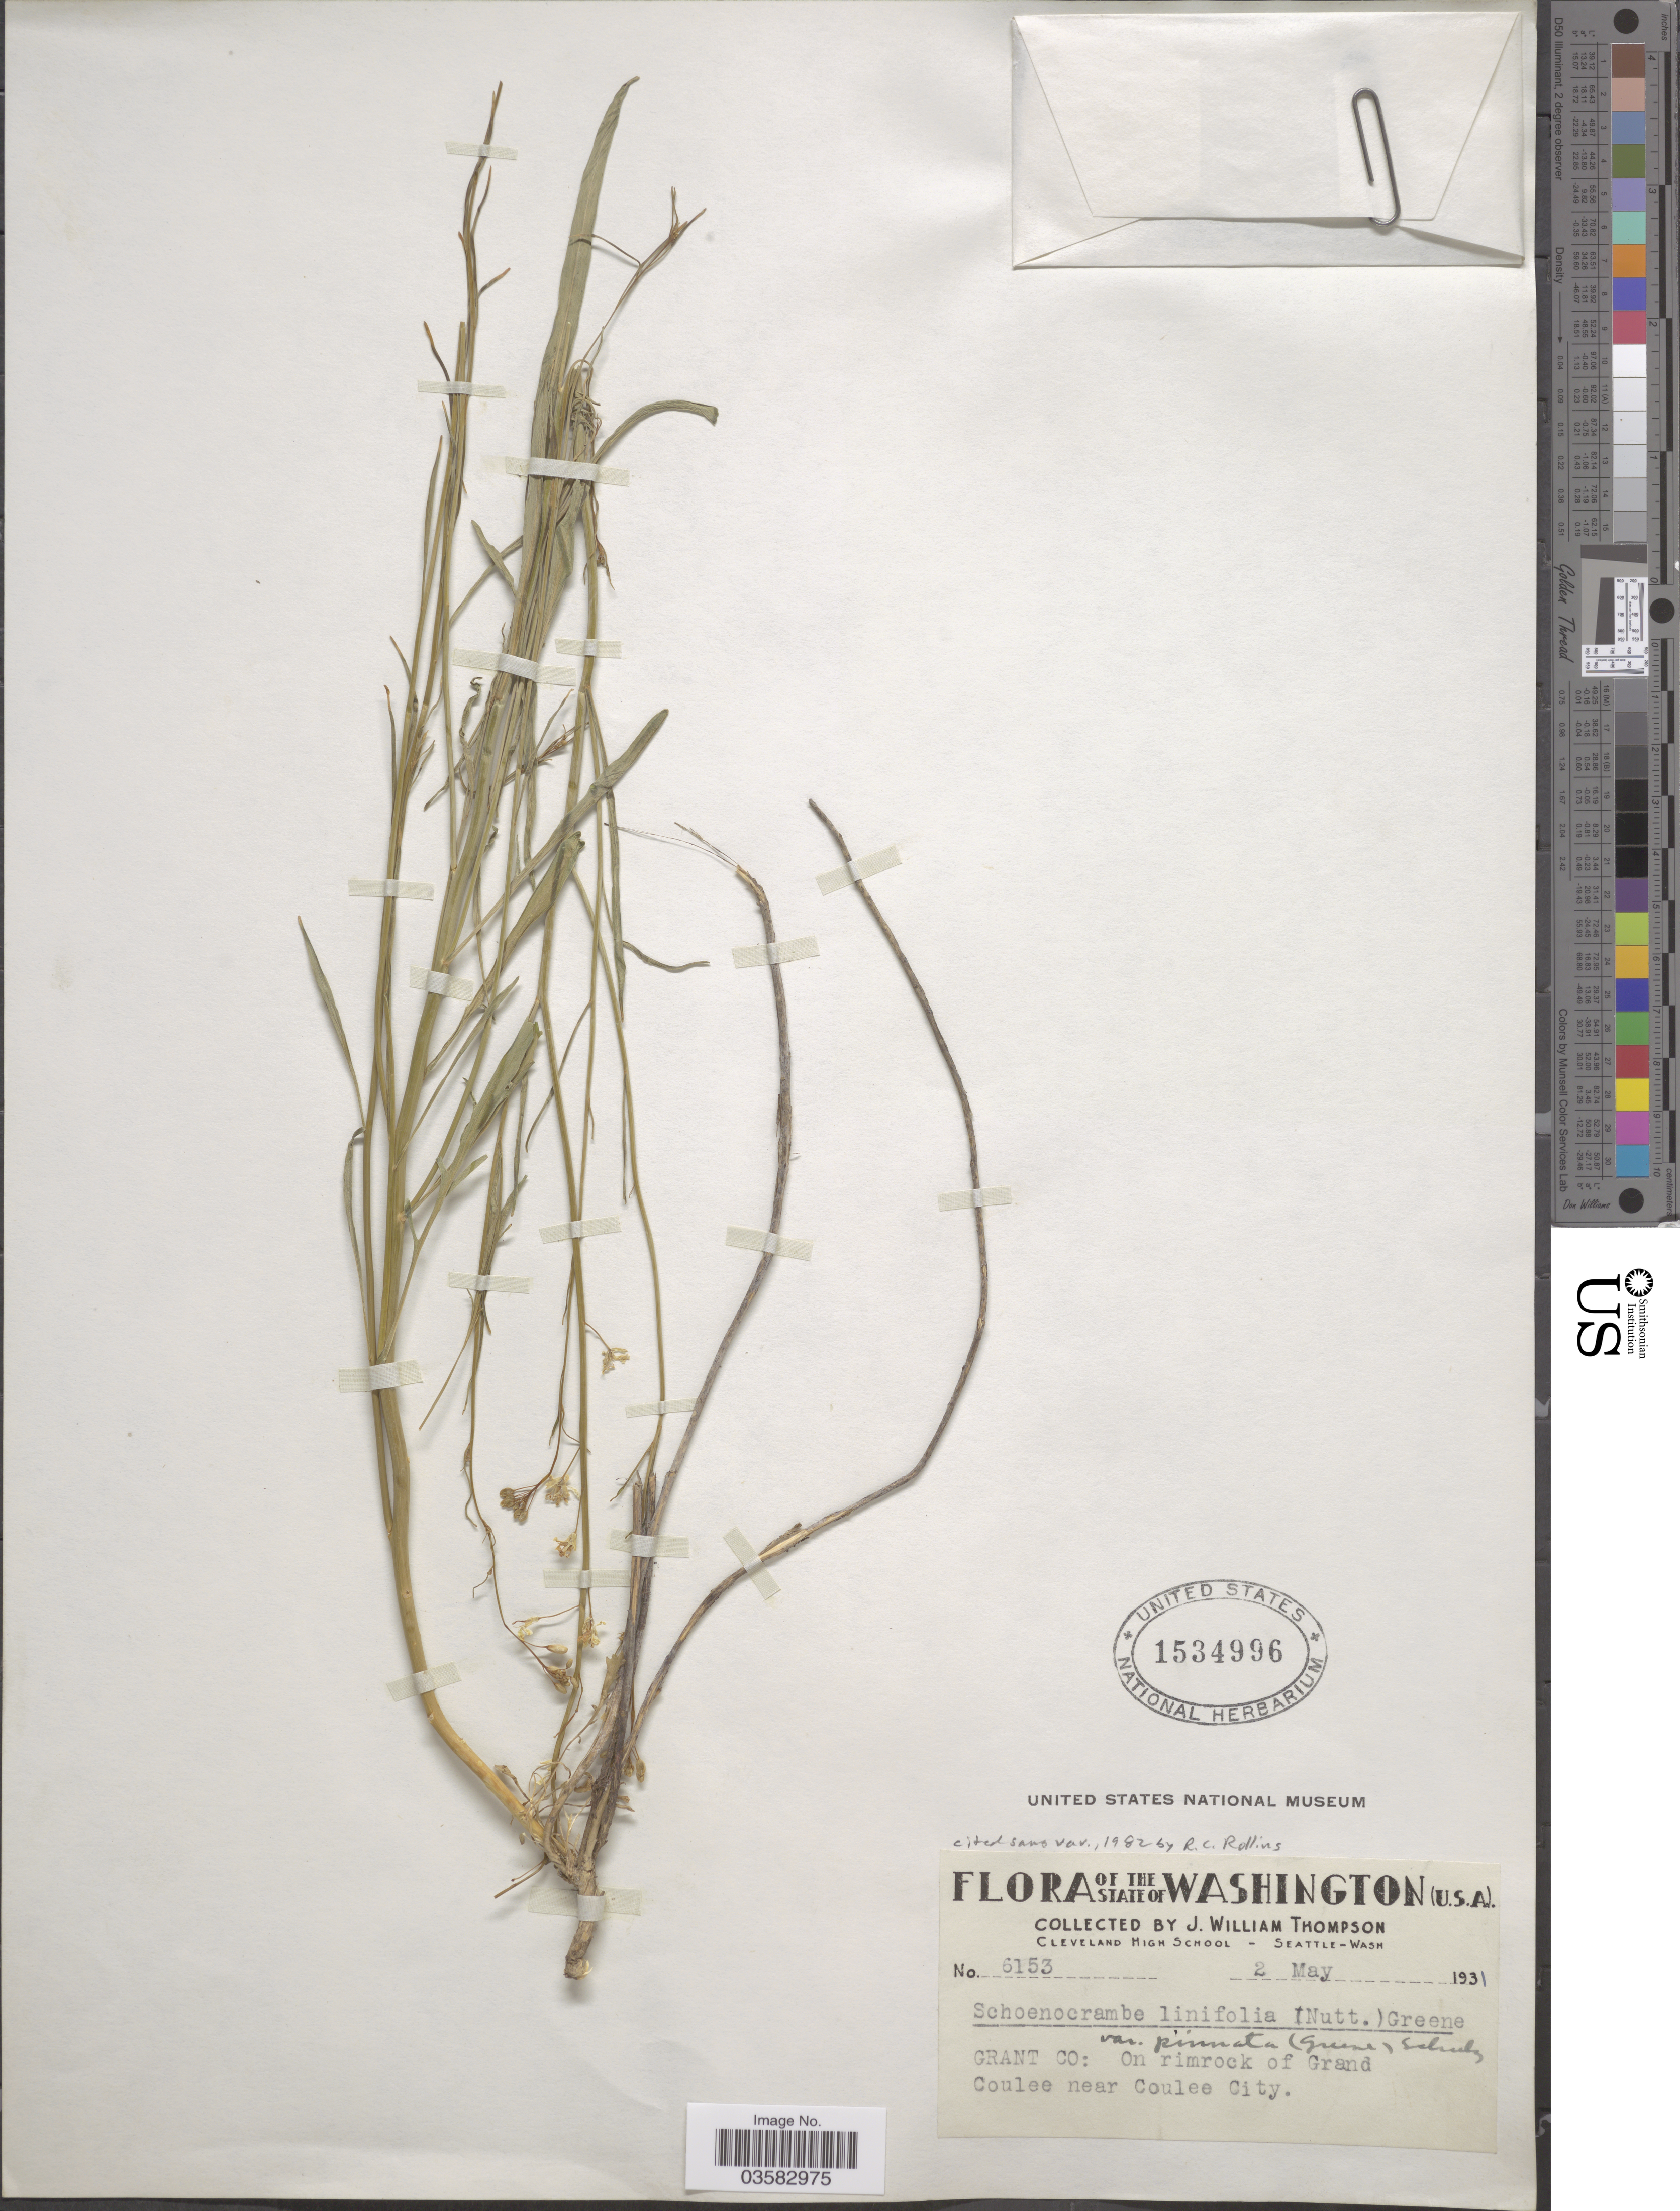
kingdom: Plantae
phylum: Tracheophyta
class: Magnoliopsida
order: Brassicales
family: Brassicaceae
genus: Sisymbrium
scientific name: Sisymbrium linifolium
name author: (Nutt.) Nutt. ex Torr. & A. Gray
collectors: J. W. Thompson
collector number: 6153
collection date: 1931-05-02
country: United States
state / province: Washington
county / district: Grant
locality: Grant Co: On rimrock of Grand Coulee near Coulee City.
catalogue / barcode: US 1534996